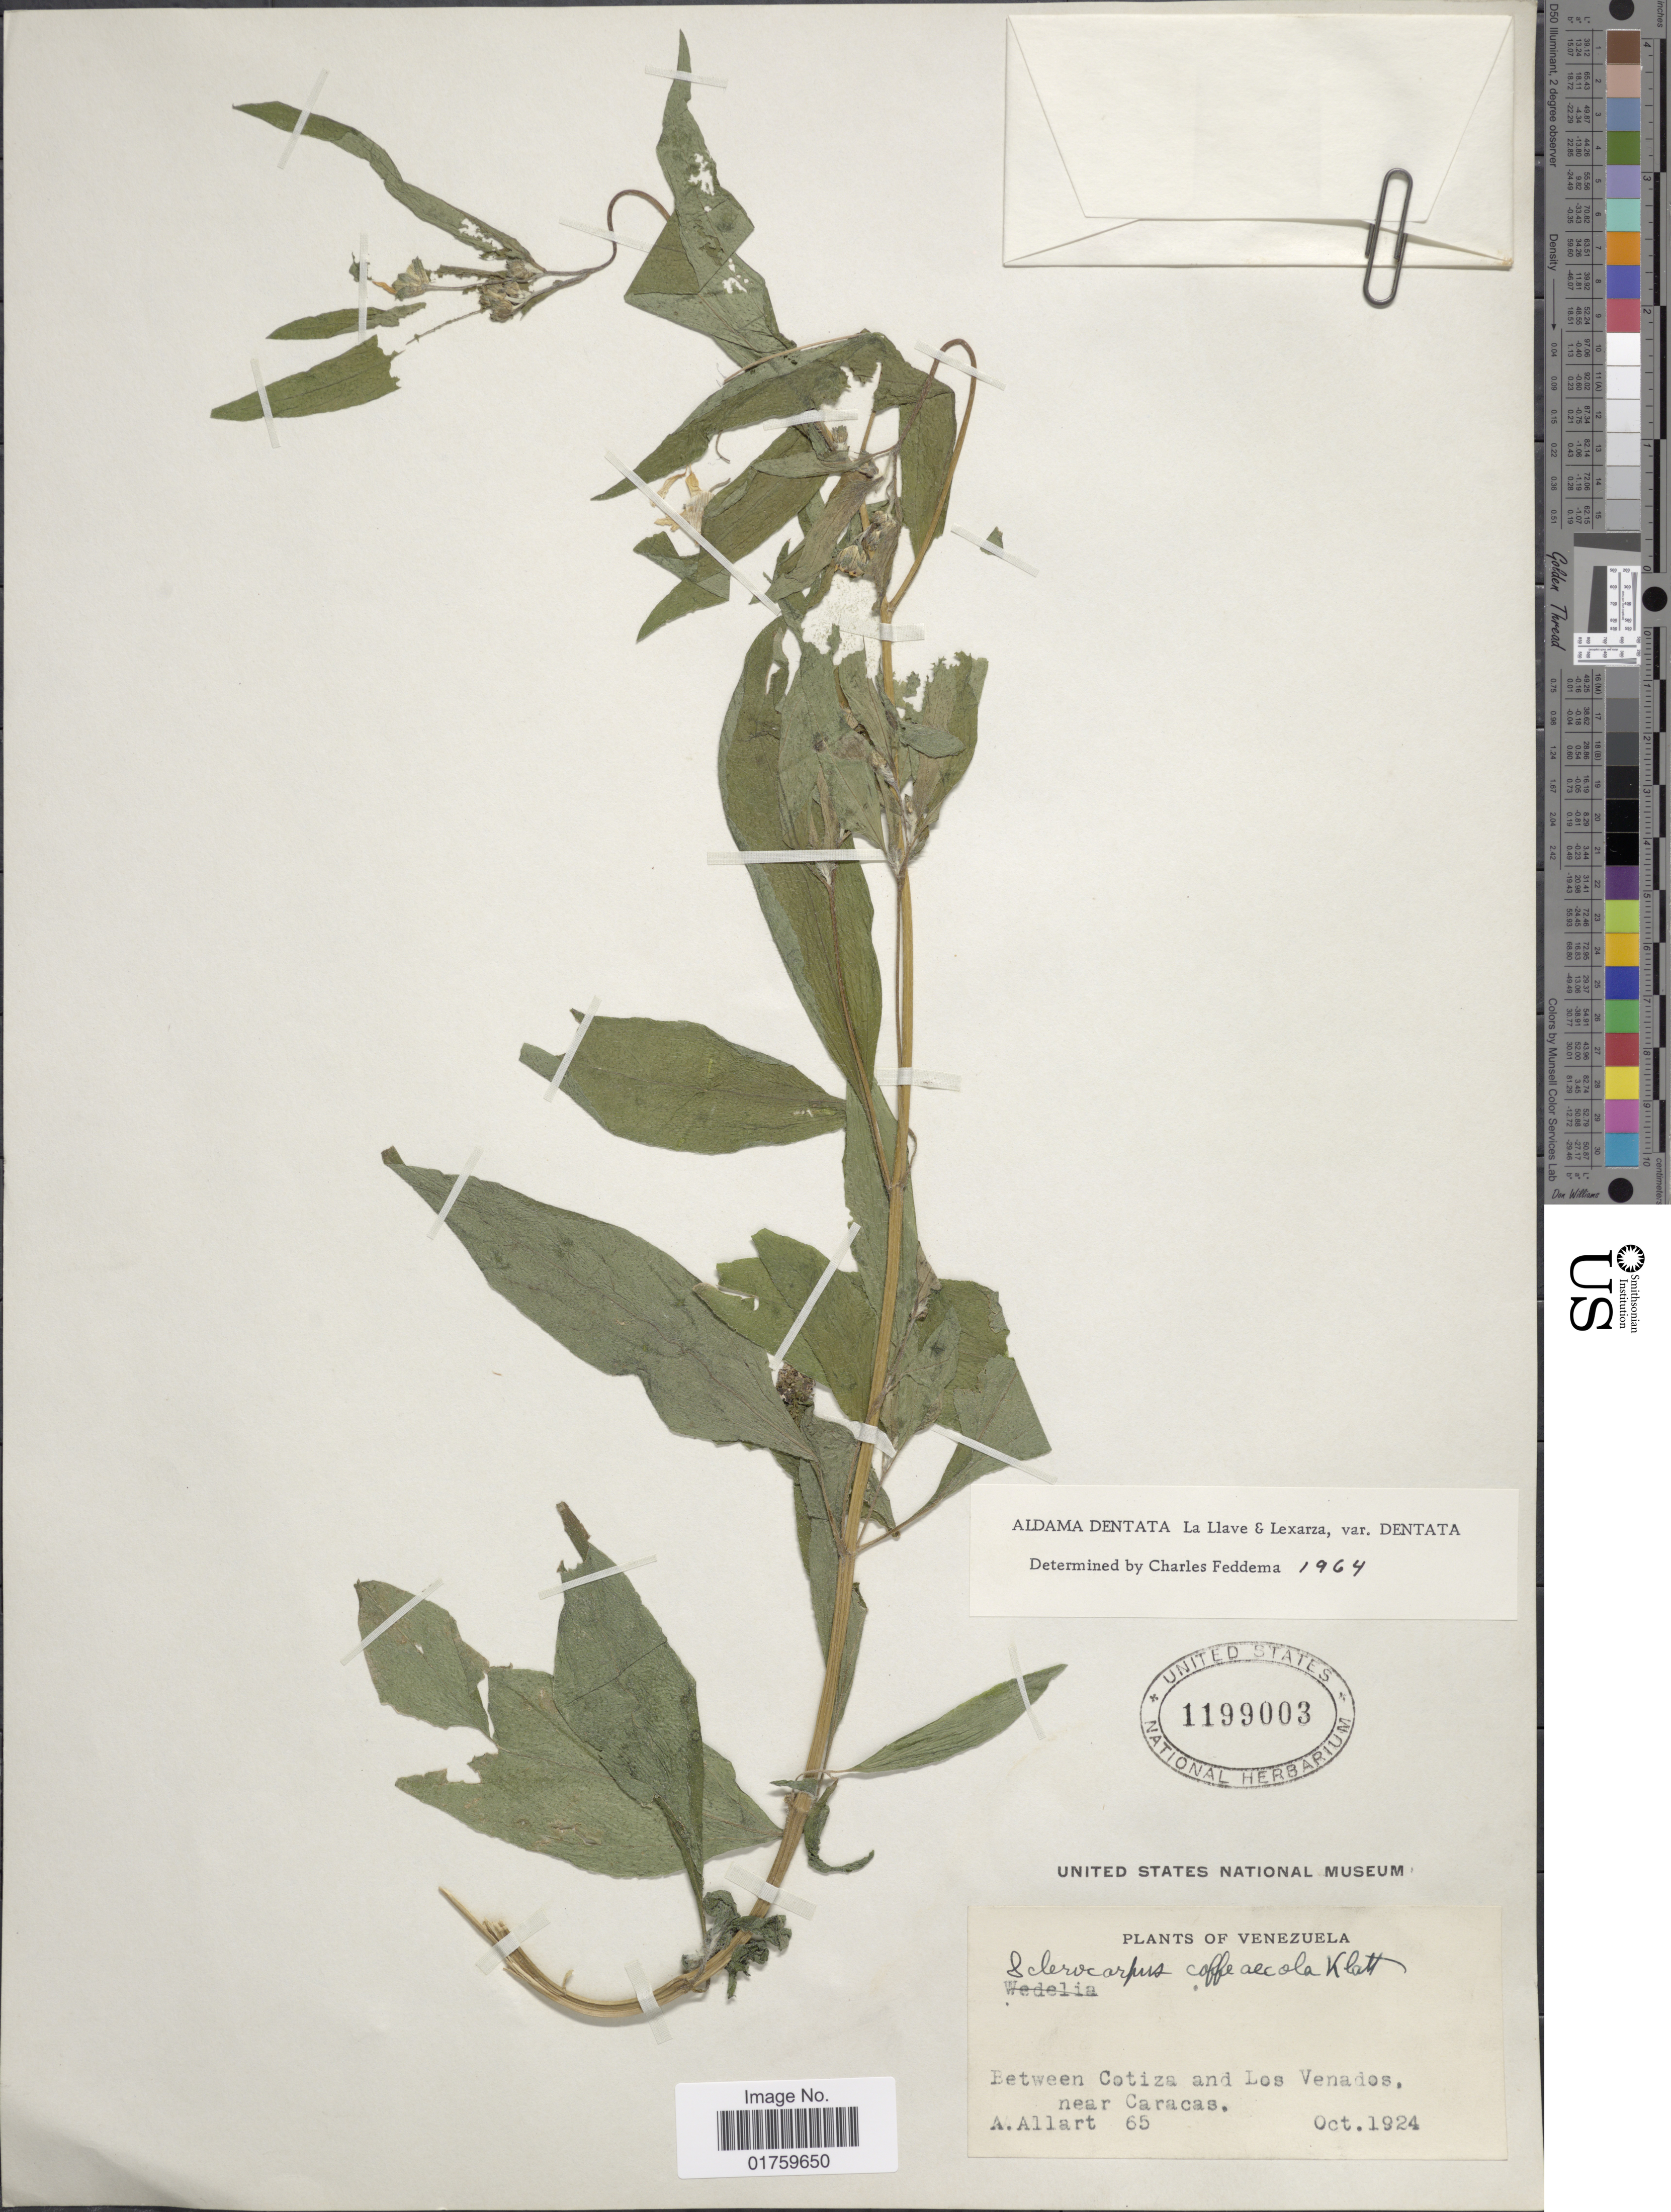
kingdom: Plantae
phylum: Tracheophyta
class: Magnoliopsida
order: Asterales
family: Asteraceae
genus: Aldama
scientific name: Aldama dentata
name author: La Llave ex La Llave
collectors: A. Allart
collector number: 65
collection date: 1924-10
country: Venezuela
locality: Between Cotiza and Los Venados, near Caracas.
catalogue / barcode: US 1199003